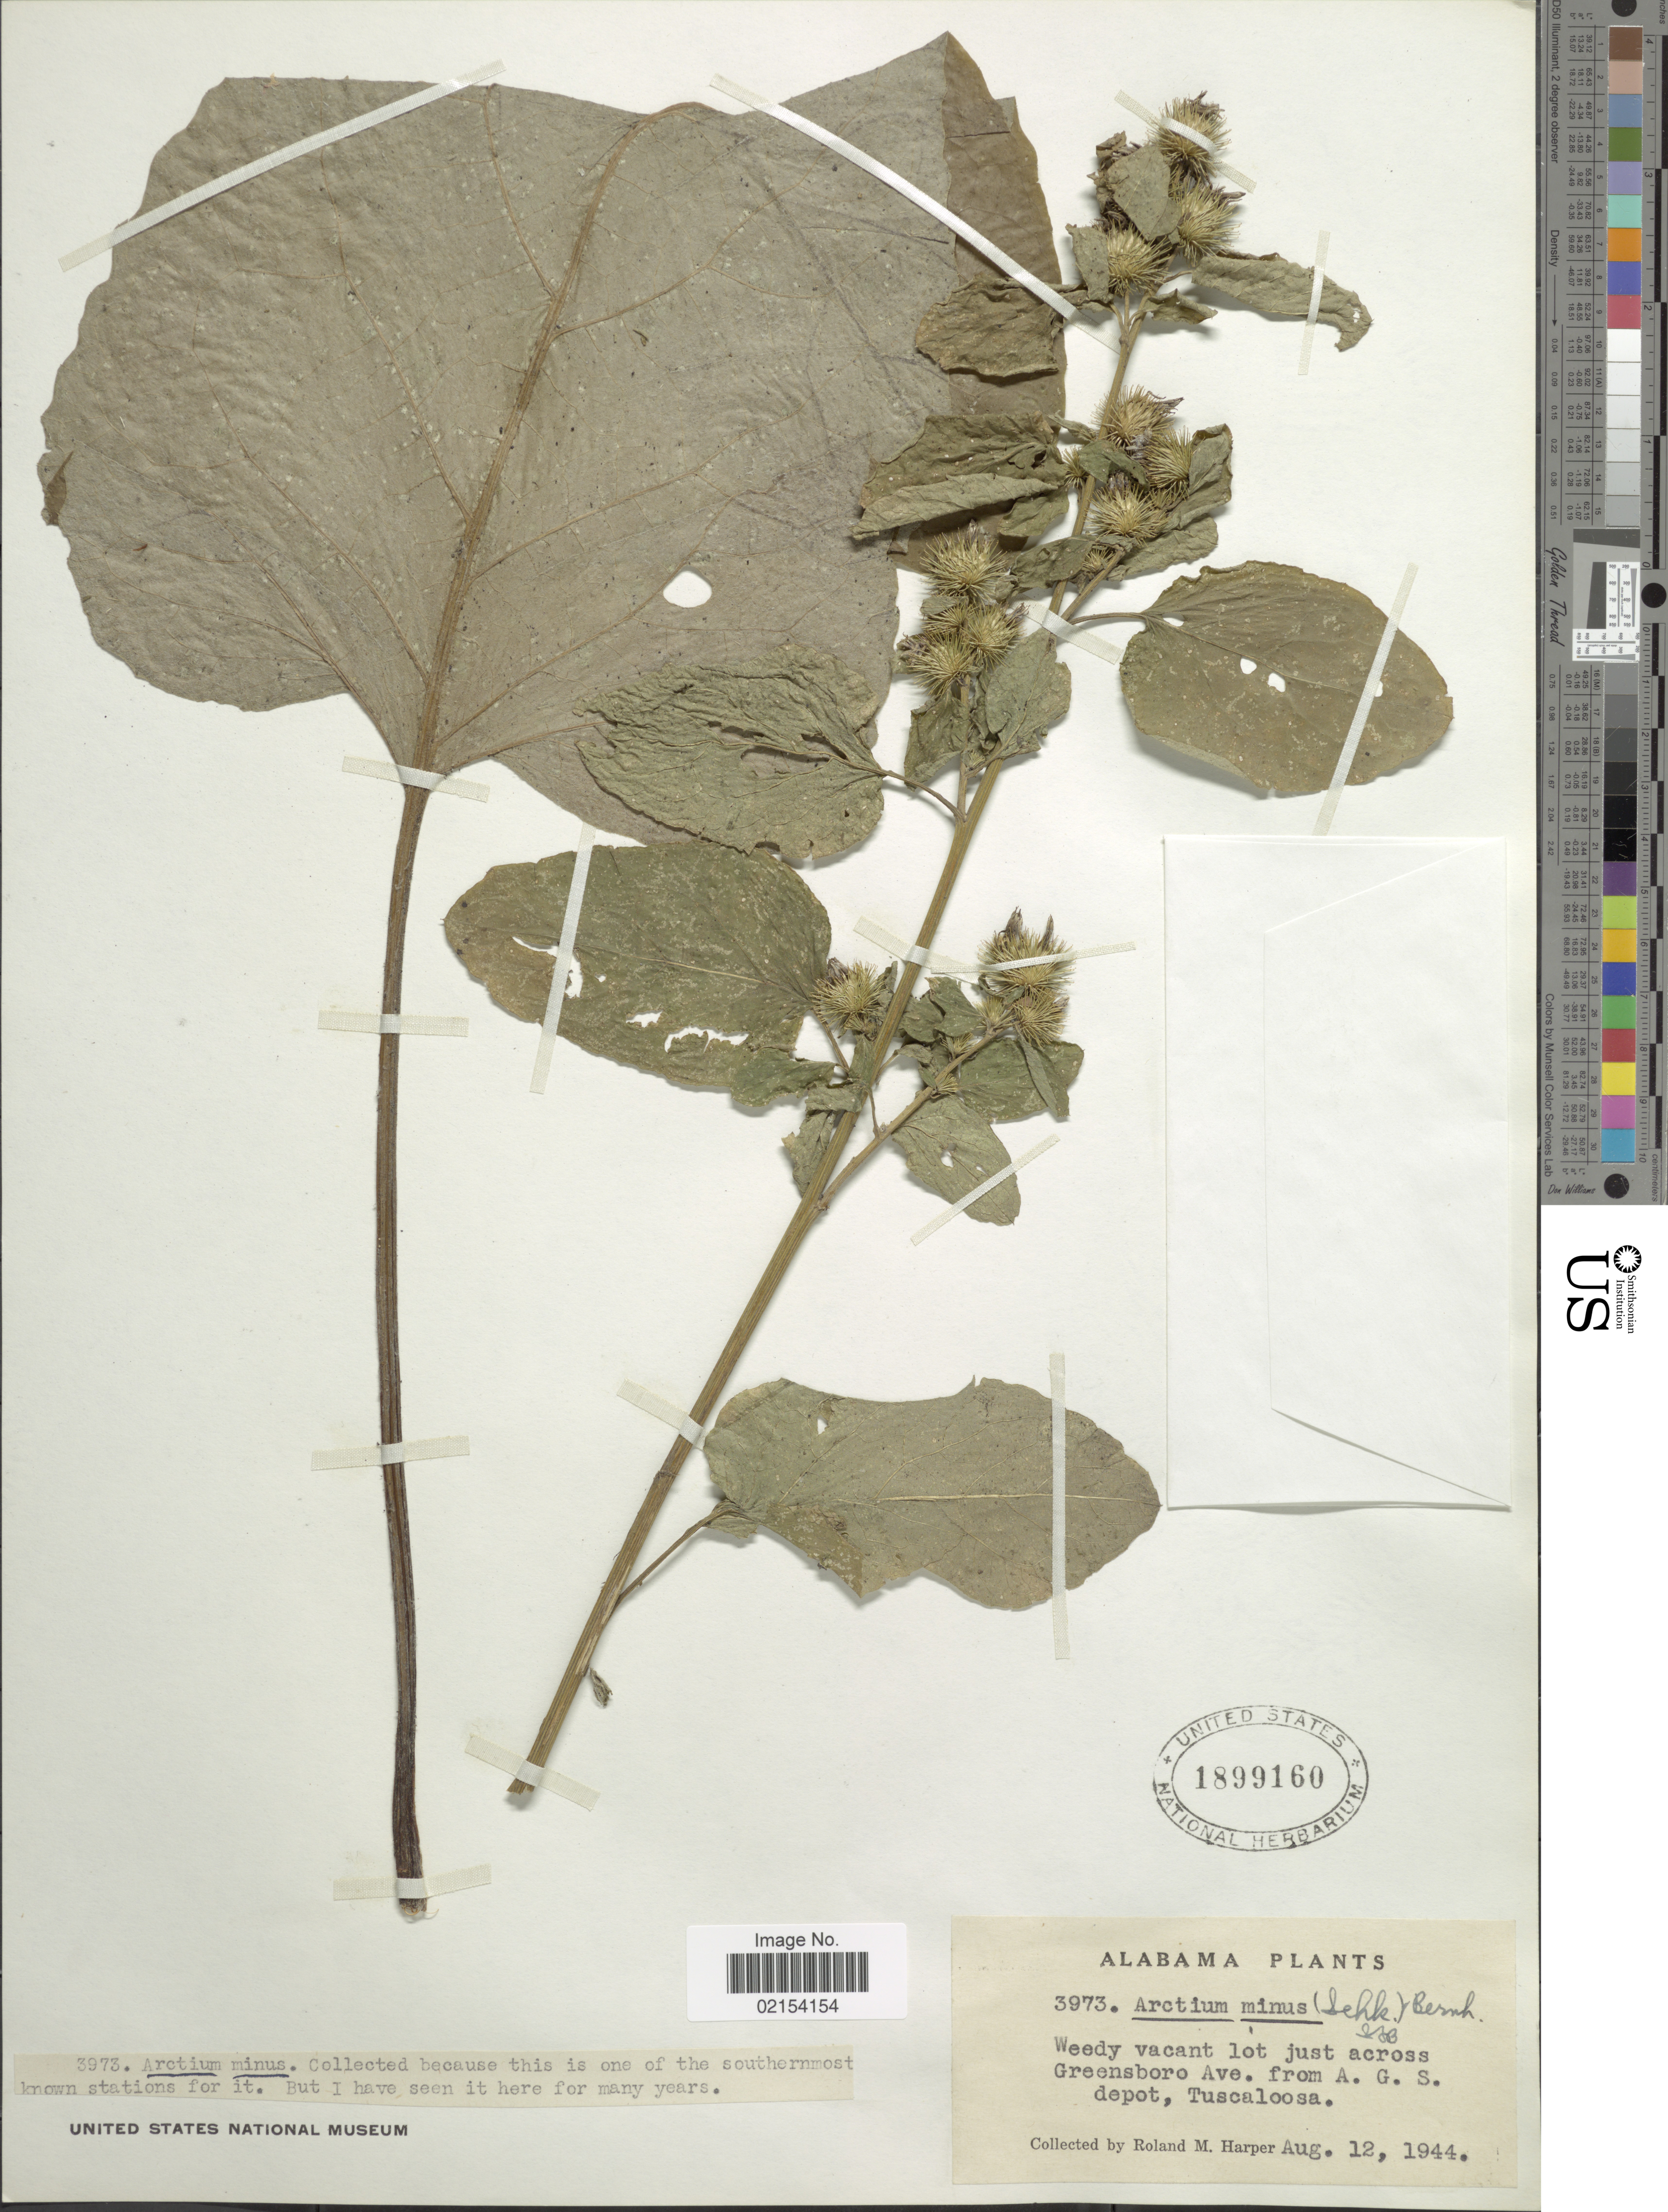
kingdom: Plantae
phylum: Tracheophyta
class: Magnoliopsida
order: Asterales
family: Asteraceae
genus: Arctium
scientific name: Arctium minus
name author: (Hill) Bernh.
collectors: R. M. Harper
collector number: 3973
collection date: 1944-08-12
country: United States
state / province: Alabama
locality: Lot just across Greensboro Ave, from A. G. S. depot, Tuscaloosa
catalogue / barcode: US 1899160